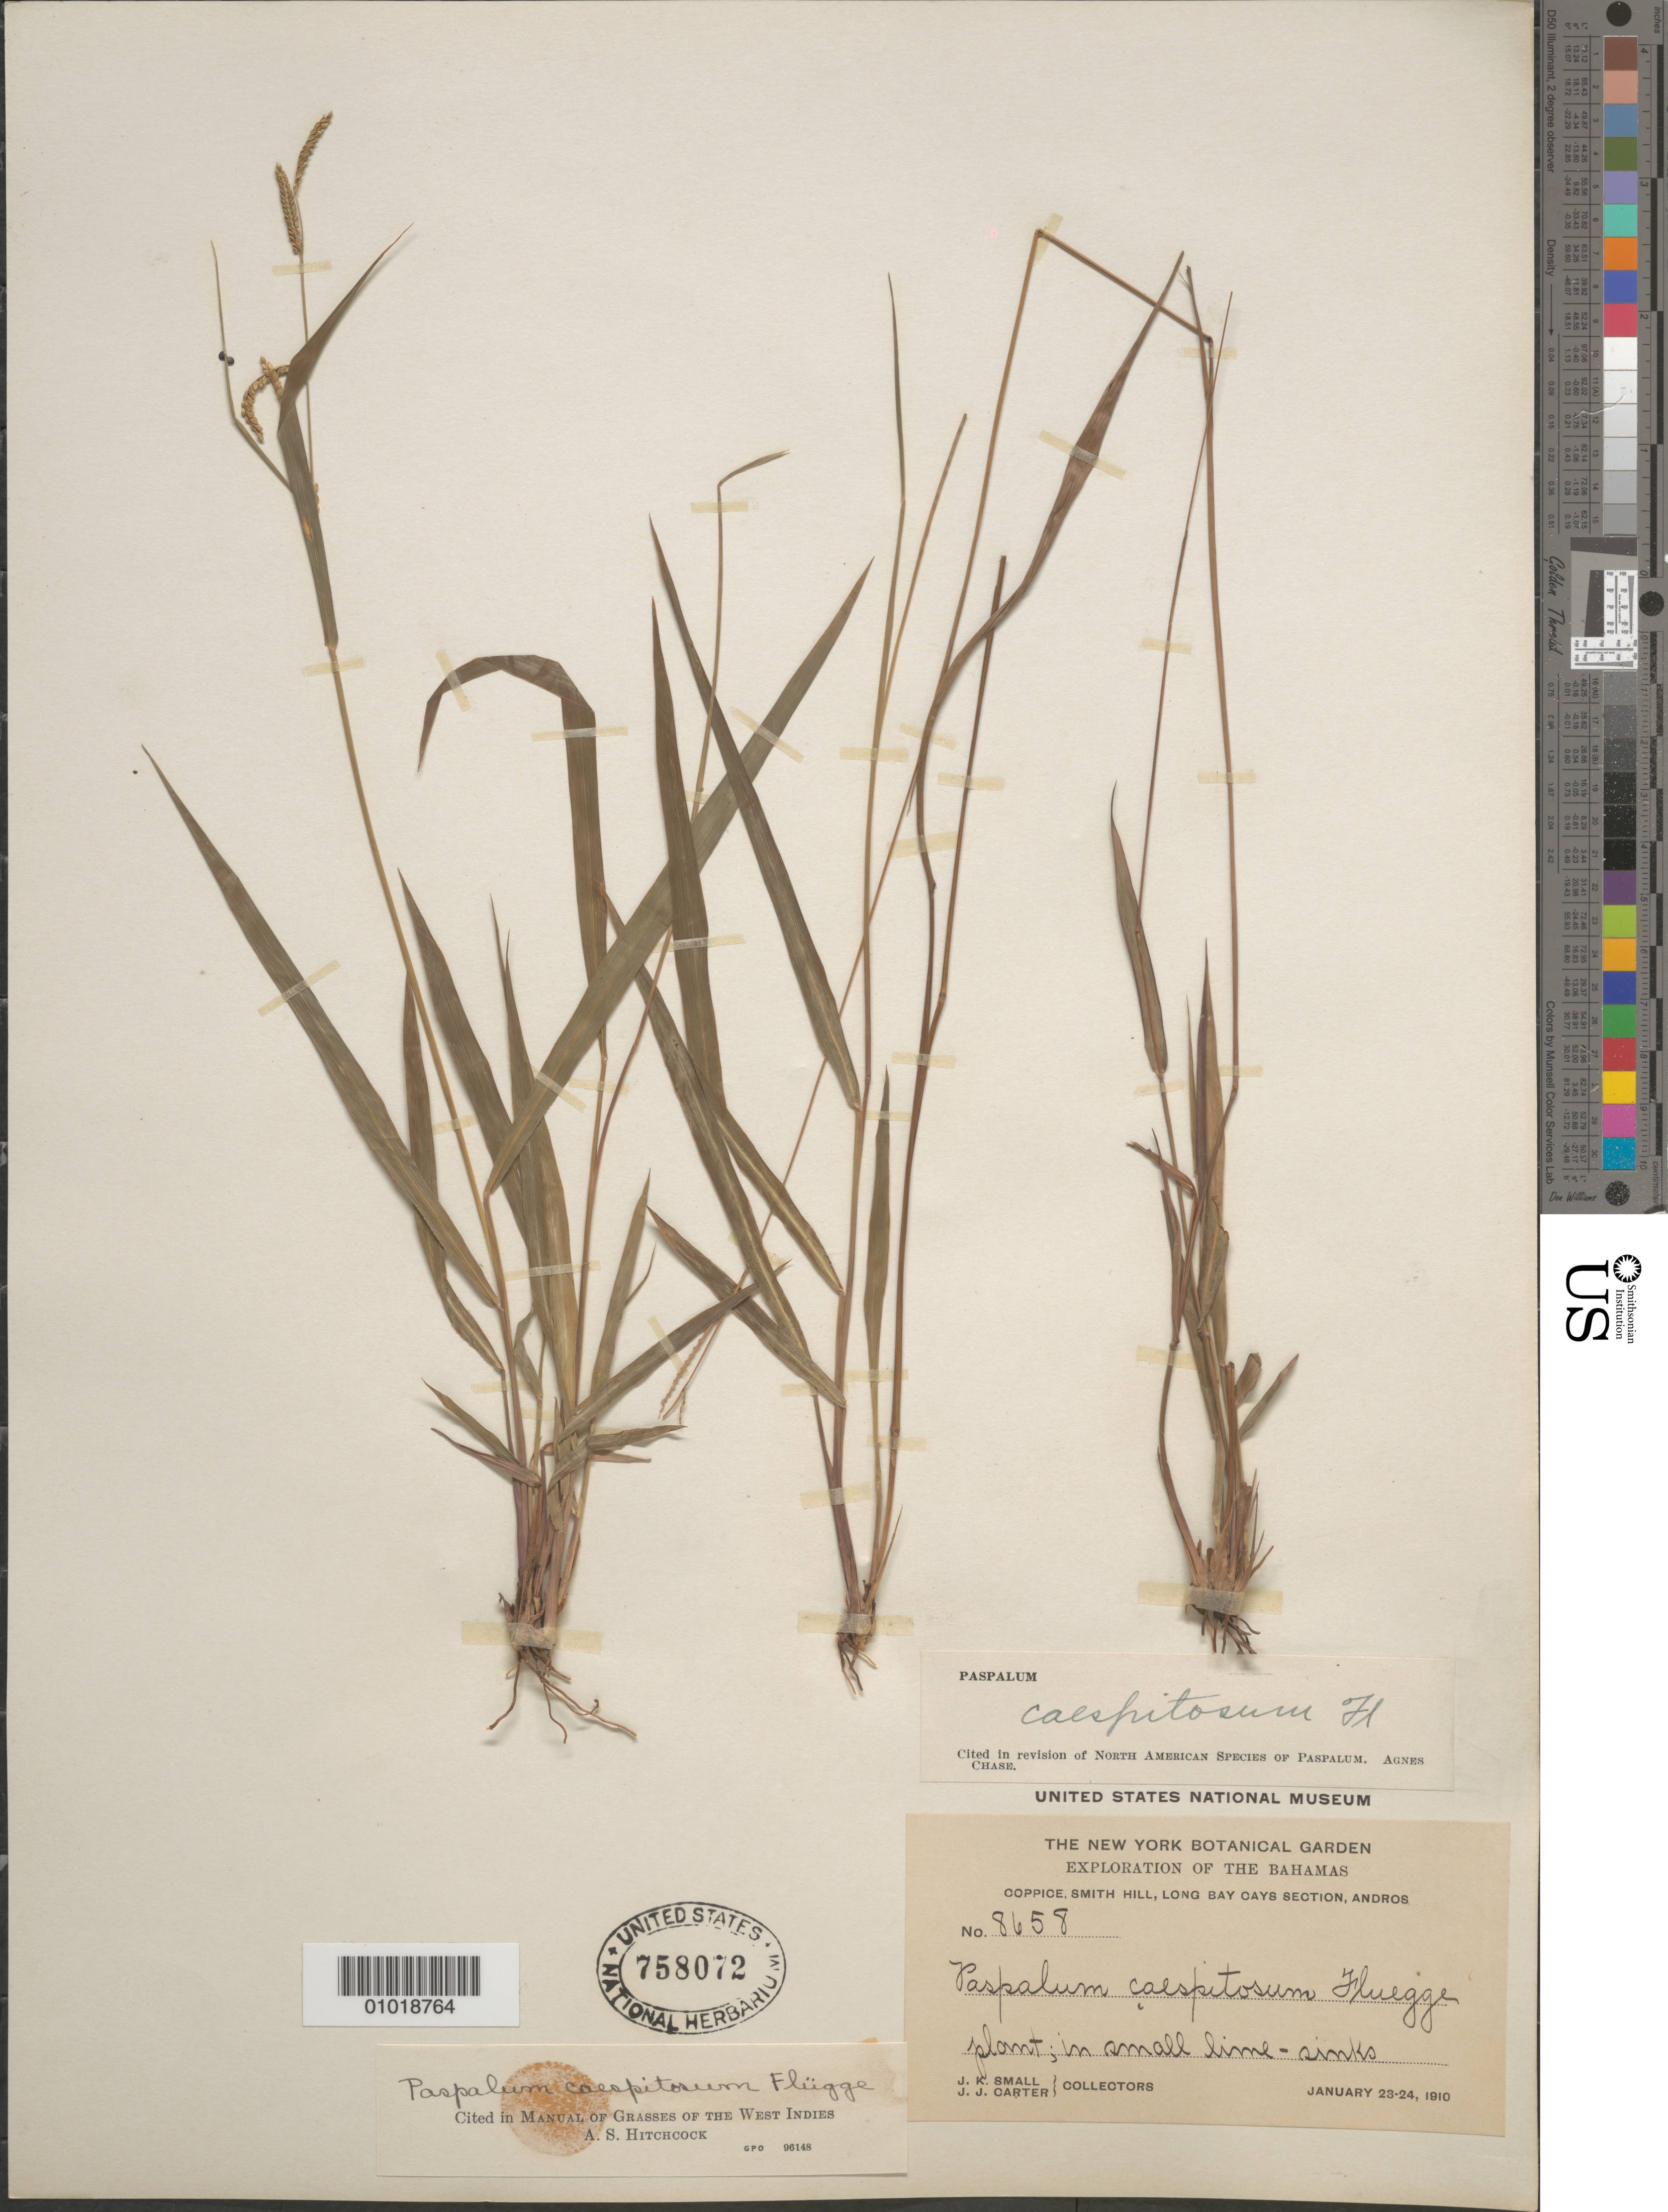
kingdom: Plantae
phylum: Tracheophyta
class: Liliopsida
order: Poales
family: Poaceae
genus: Paspalum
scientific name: Paspalum caespitosum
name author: Flüggé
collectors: J. K. Small & J. J. Carter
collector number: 8658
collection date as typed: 23 Jan 1910 to 24 Jan 1910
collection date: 1910-01-23/1910-01-24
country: Bahamas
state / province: South Andros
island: Andros I.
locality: Coppice, Smith Hill, Long Bay Cays Section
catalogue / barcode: US 758072